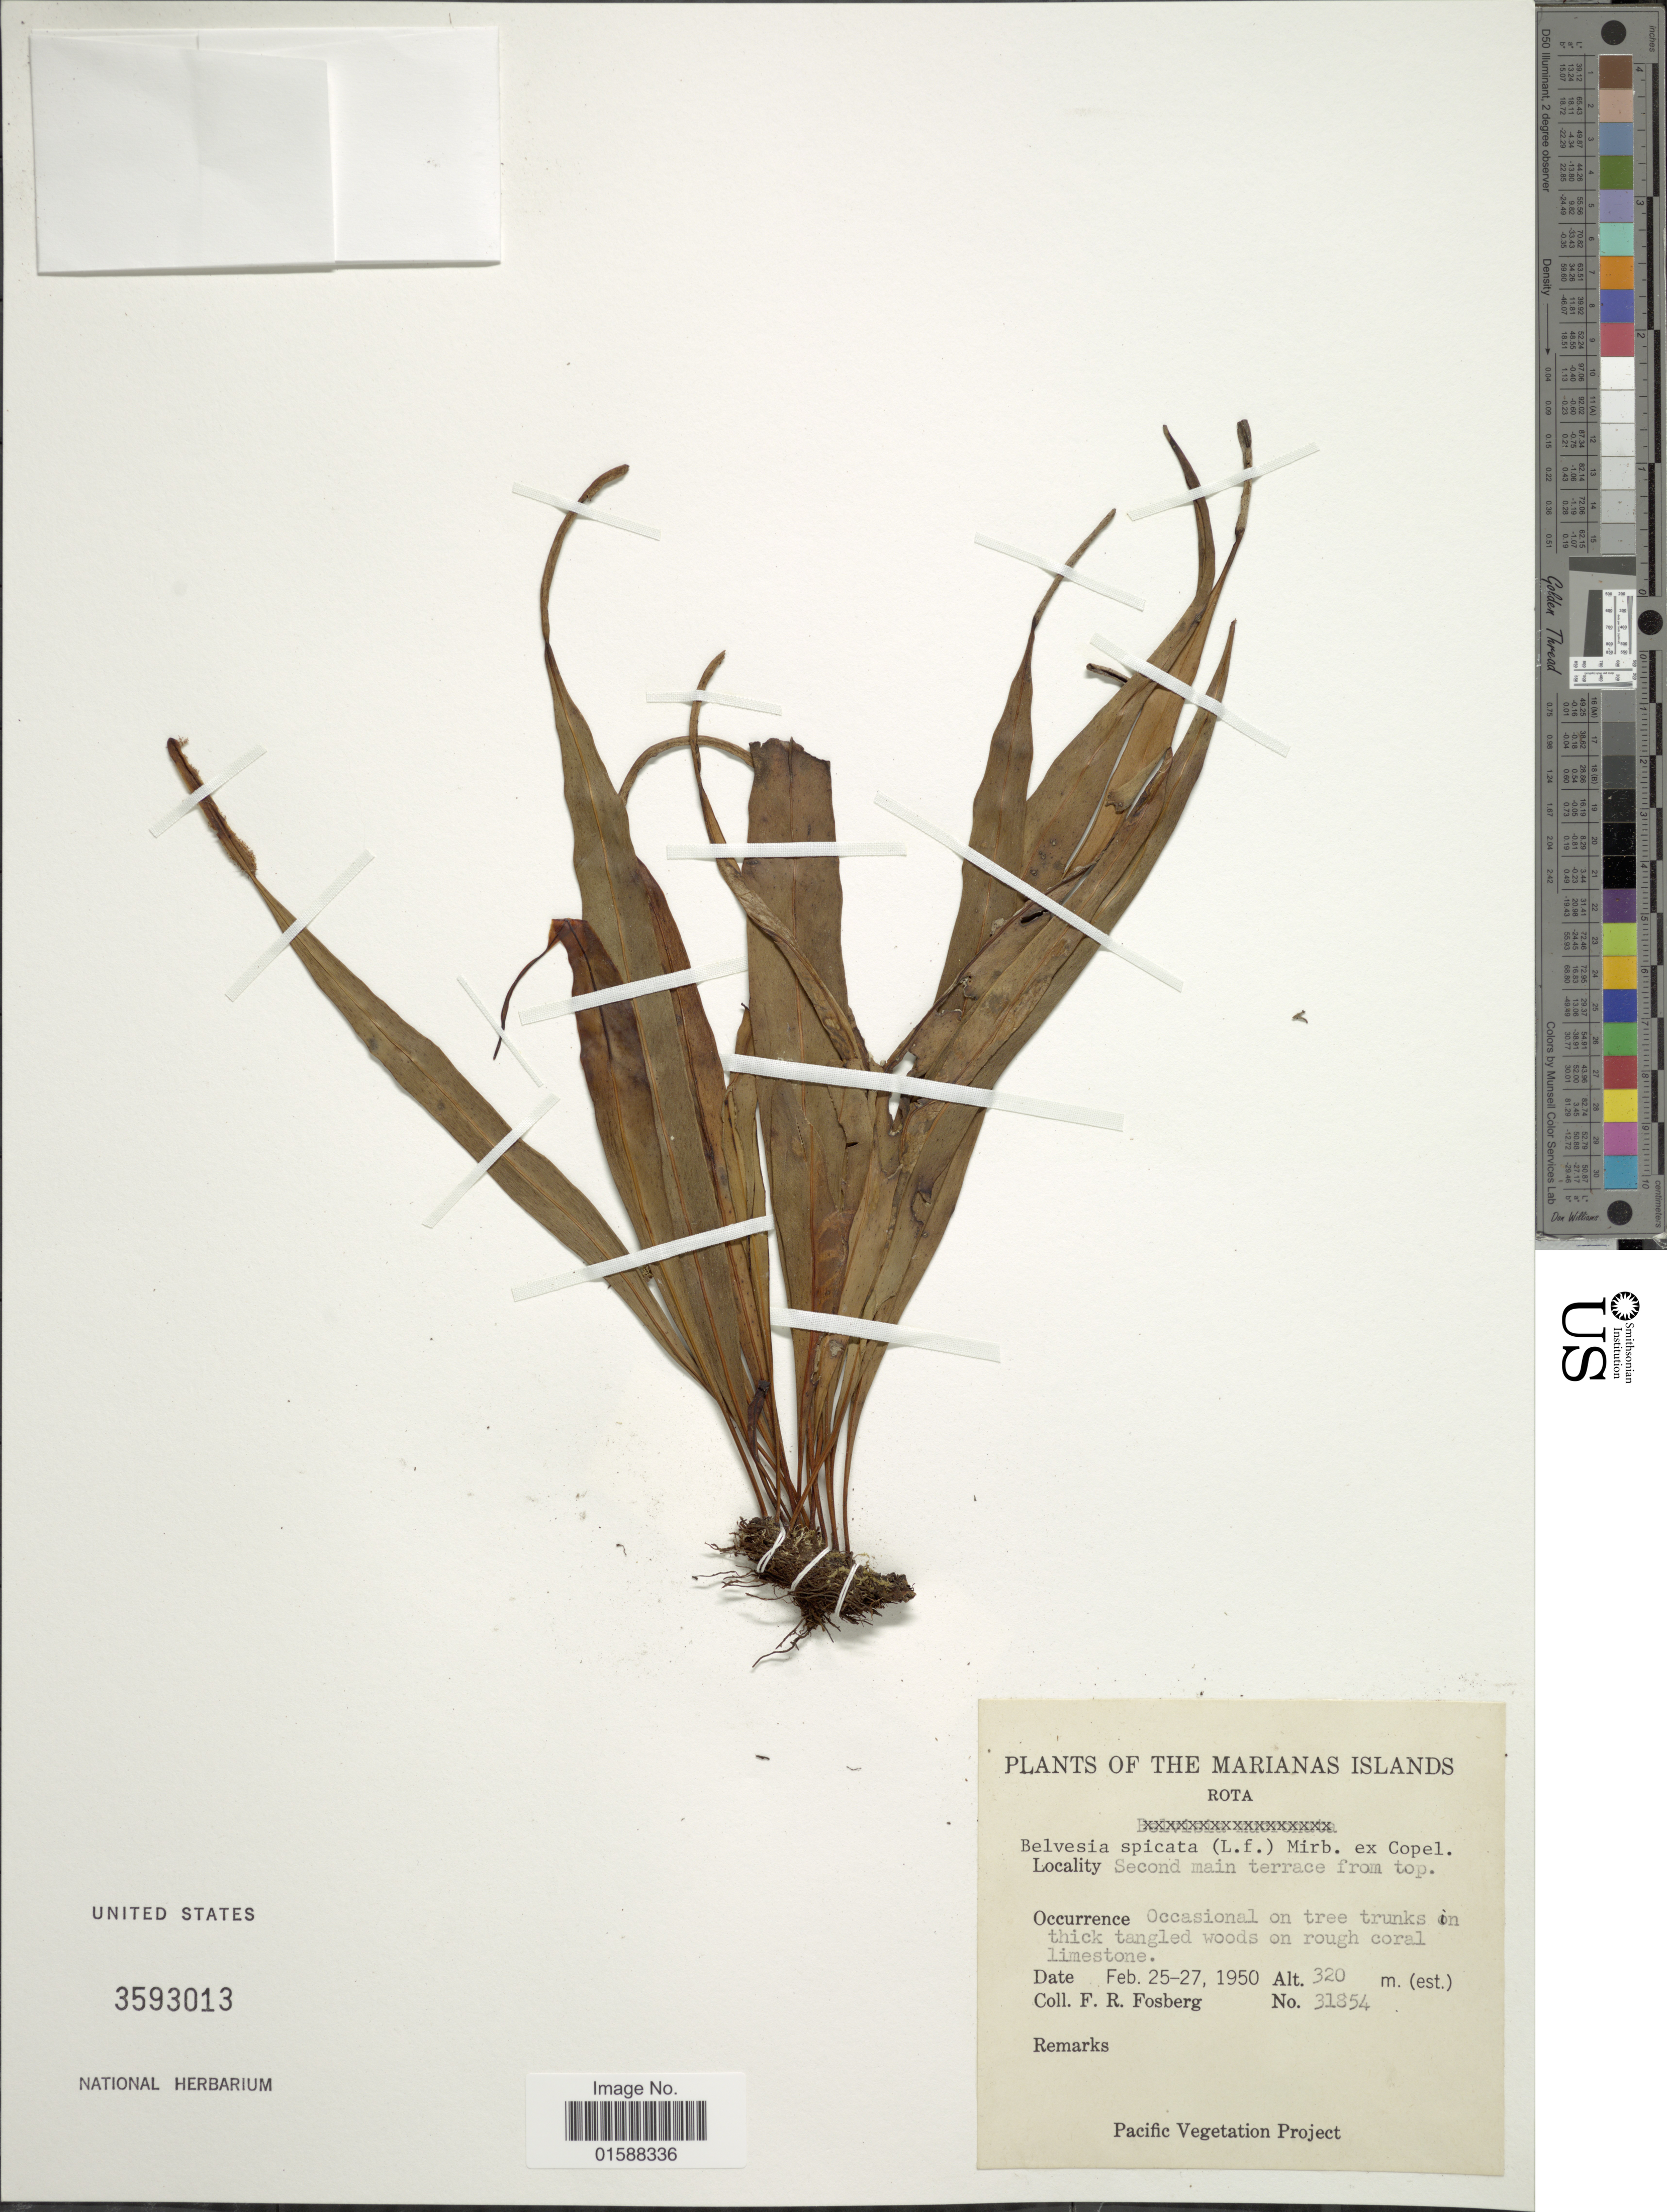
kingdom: Plantae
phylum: Tracheophyta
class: Polypodiopsida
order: Polypodiales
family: Polypodiaceae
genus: Lepisorus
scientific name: Lepisorus spicatus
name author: (L. f.) Li S. Wang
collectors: F. R. Fosberg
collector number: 31854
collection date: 1950-02-25/1950-02-27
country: Northern Mariana Islands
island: Rota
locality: Rota. Second main terrace from top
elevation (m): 320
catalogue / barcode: US 3593013